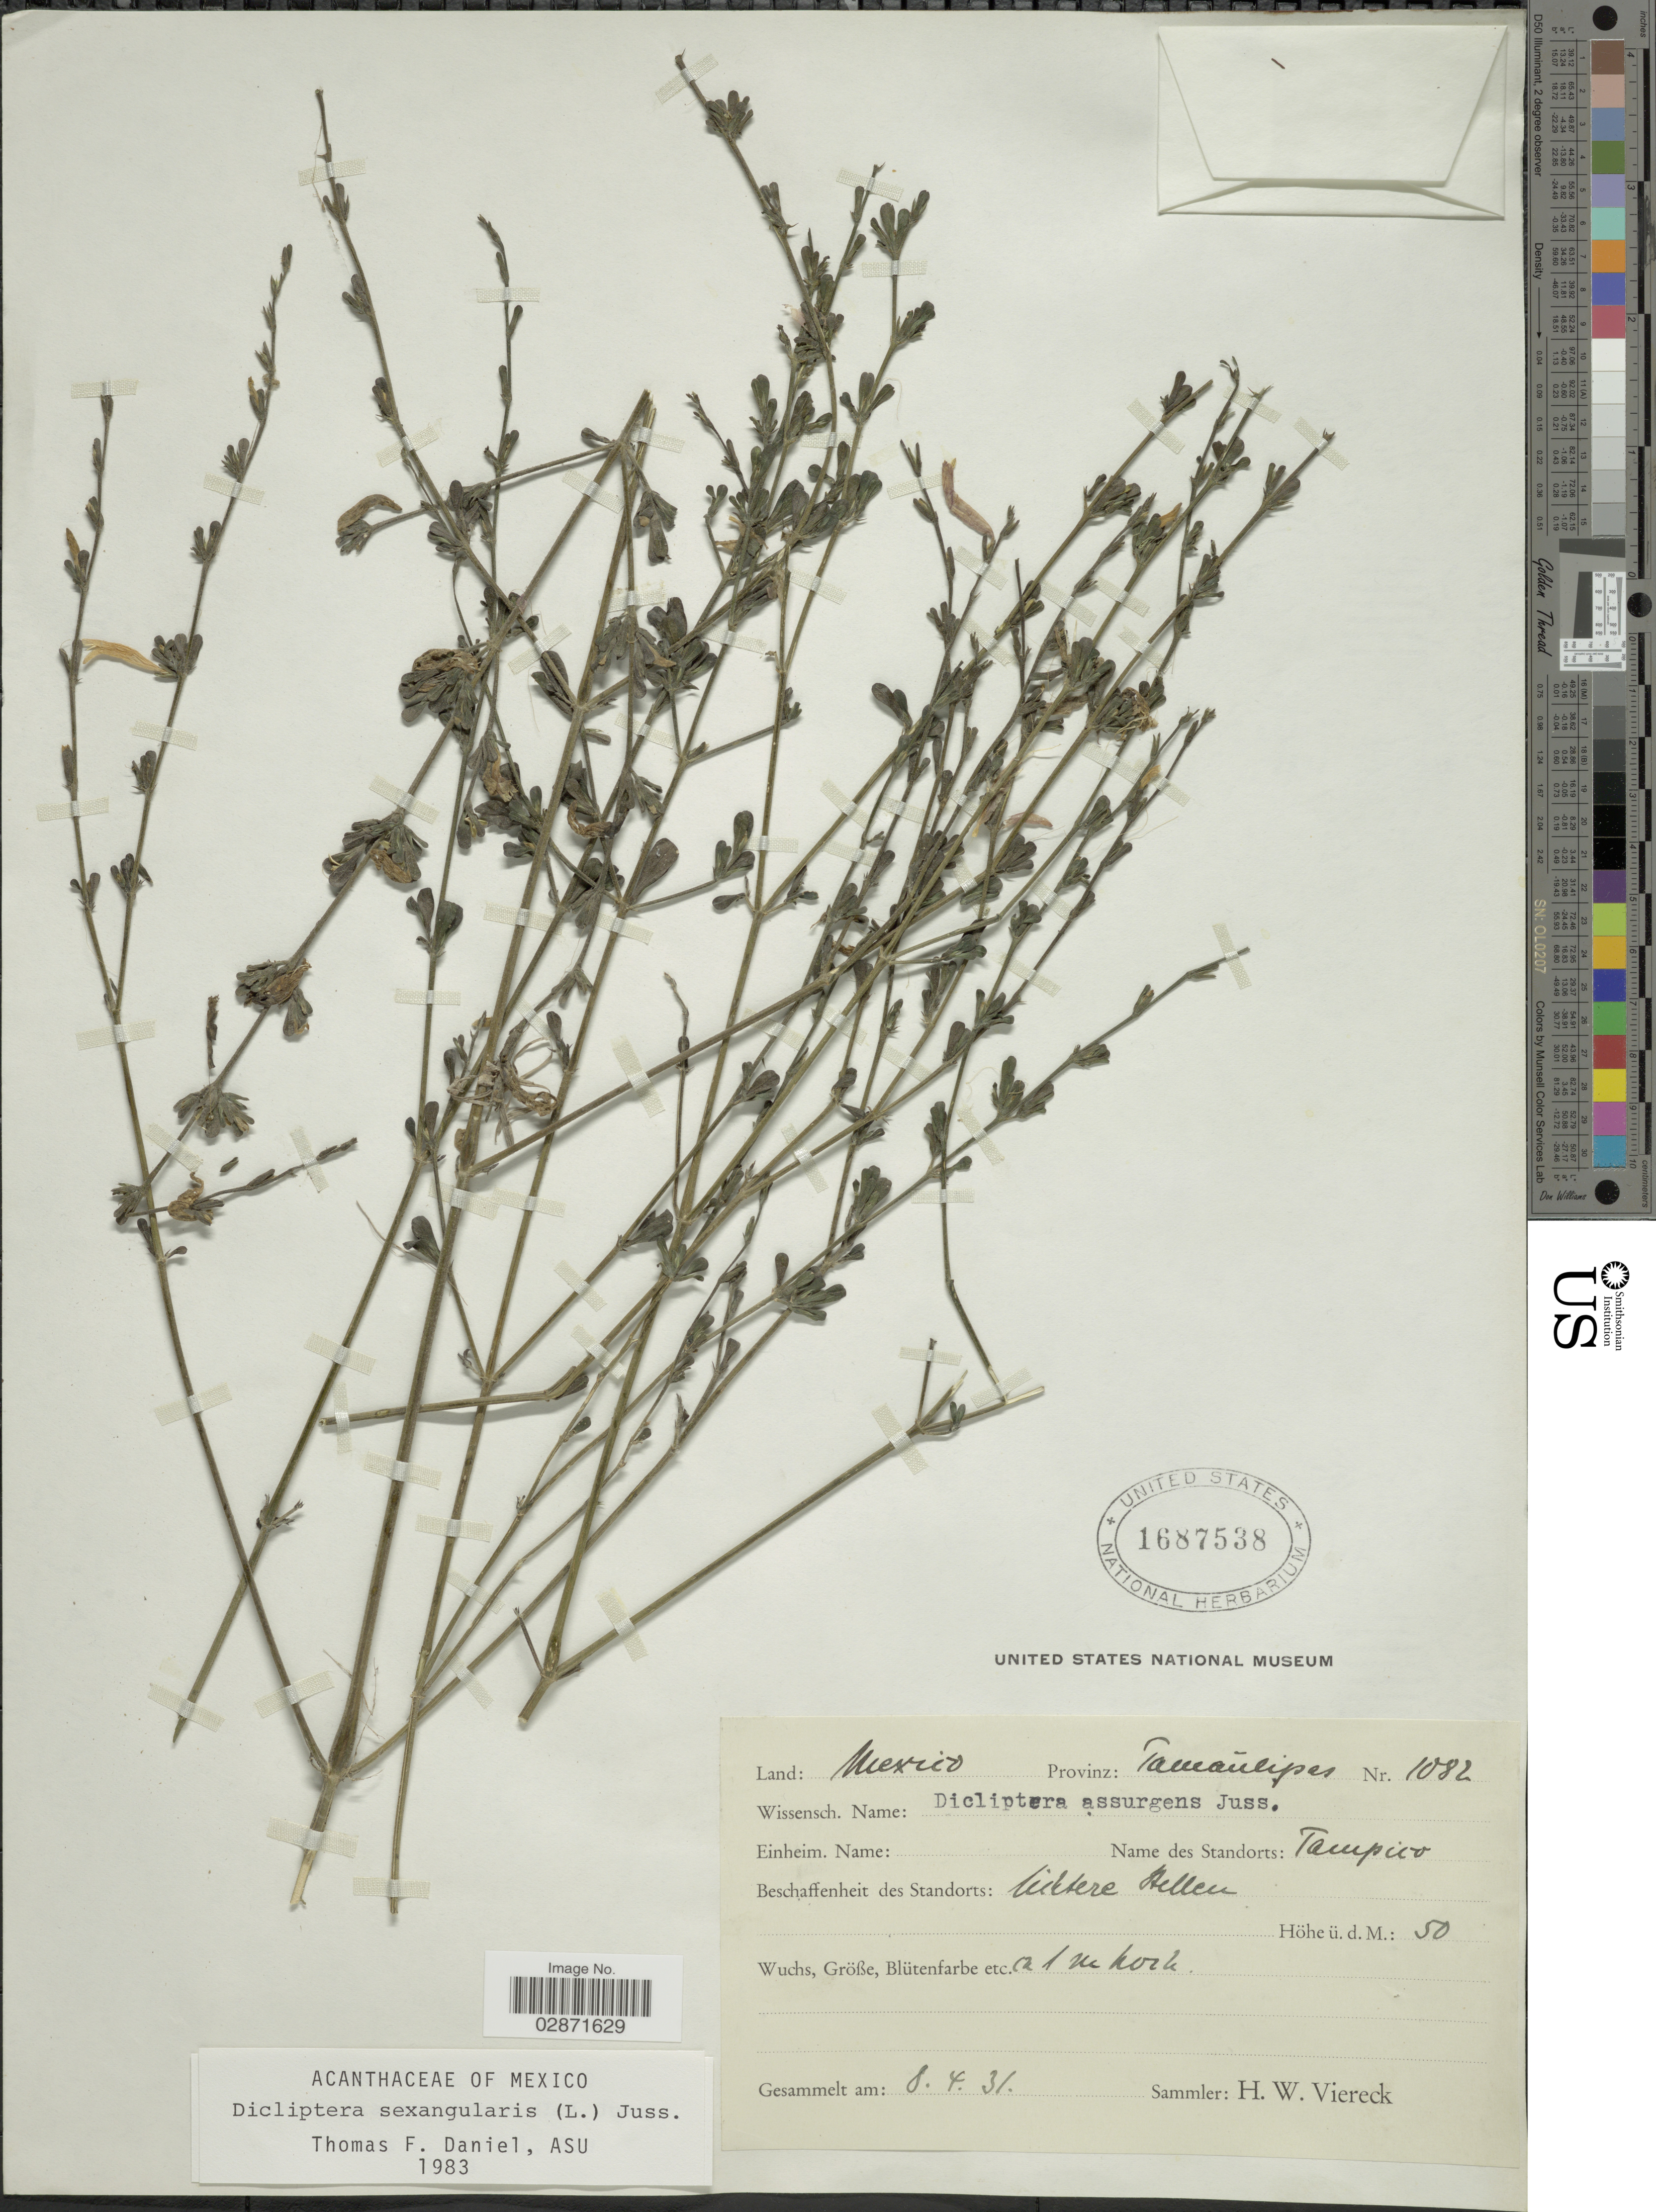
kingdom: Plantae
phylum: Tracheophyta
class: Magnoliopsida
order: Lamiales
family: Acanthaceae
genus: Dicliptera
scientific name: Dicliptera sexangularis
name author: (L.) Juss.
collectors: H. W. Viereck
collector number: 1082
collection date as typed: Transcribed d/m/y: 8/4/31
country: Mexico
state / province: Tamaulipas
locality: Tampico. lichtere stellen.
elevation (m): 50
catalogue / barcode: US 1687538